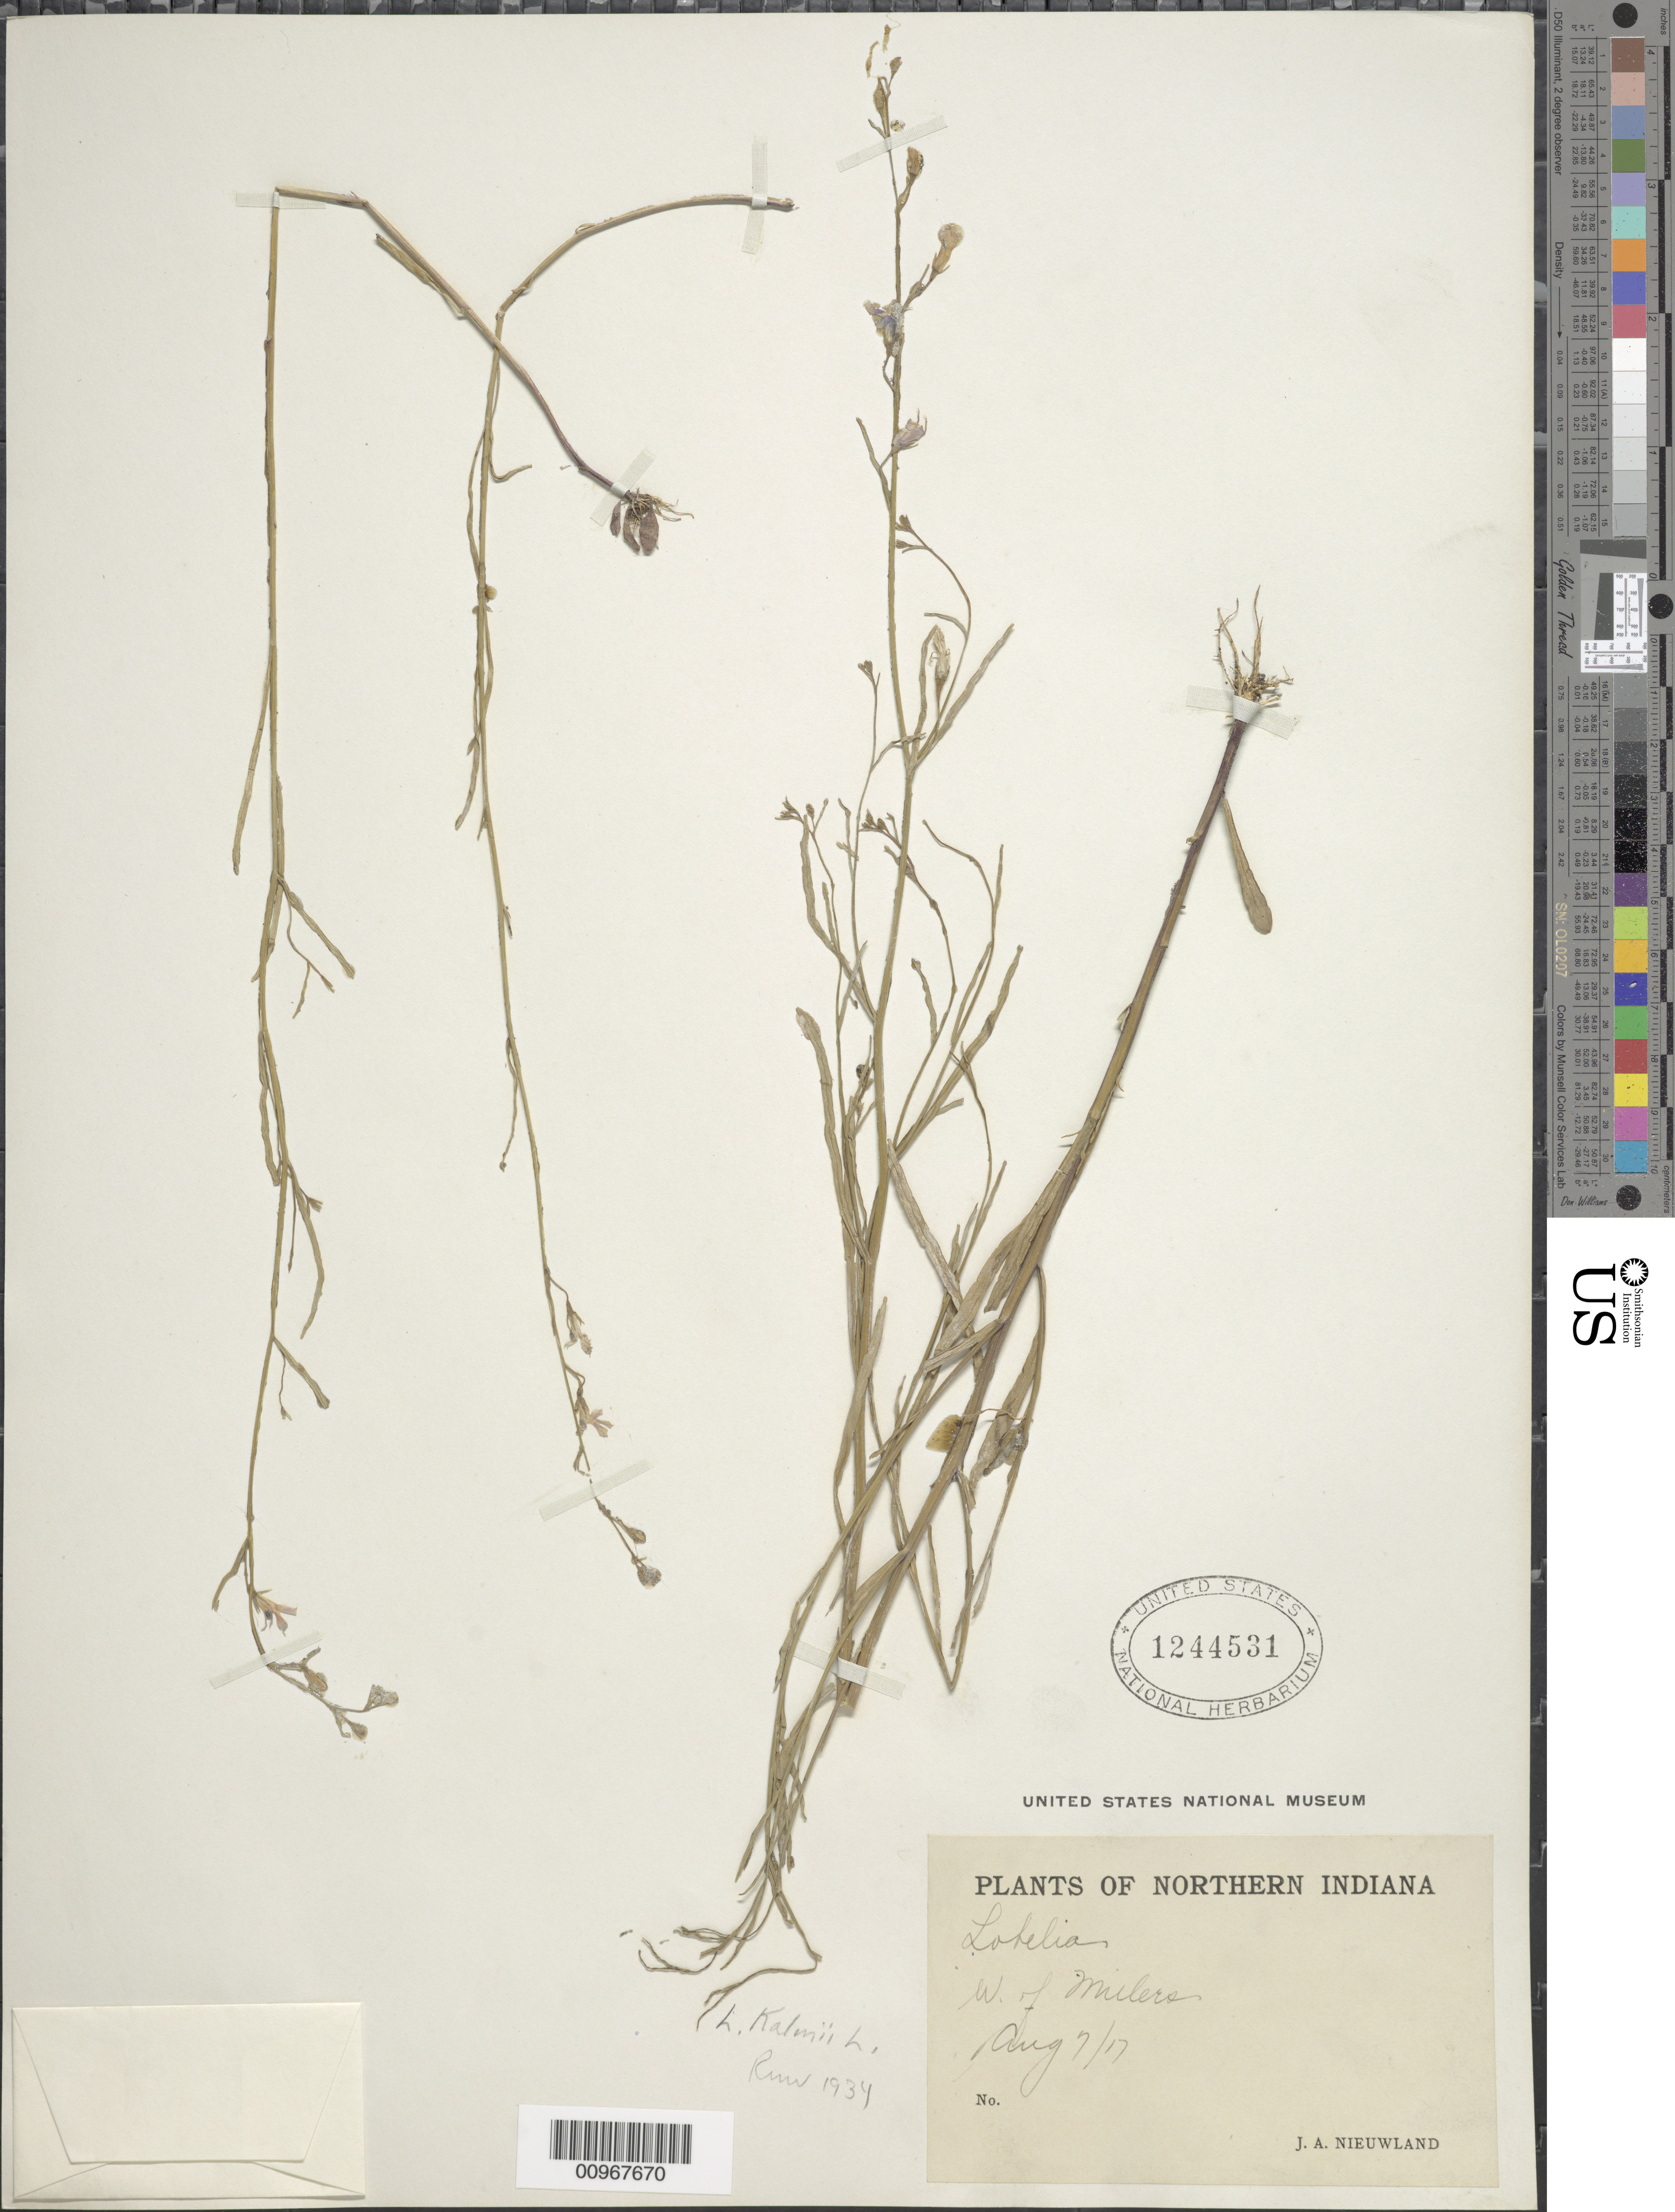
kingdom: Plantae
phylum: Tracheophyta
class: Magnoliopsida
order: Asterales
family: Campanulaceae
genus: Lobelia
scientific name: Lobelia kalmii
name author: L.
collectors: J. A. Nieuwland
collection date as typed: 07 Aug 1917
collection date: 1917-08-07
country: United States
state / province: Indiana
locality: W of Millers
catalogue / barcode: US 1244531